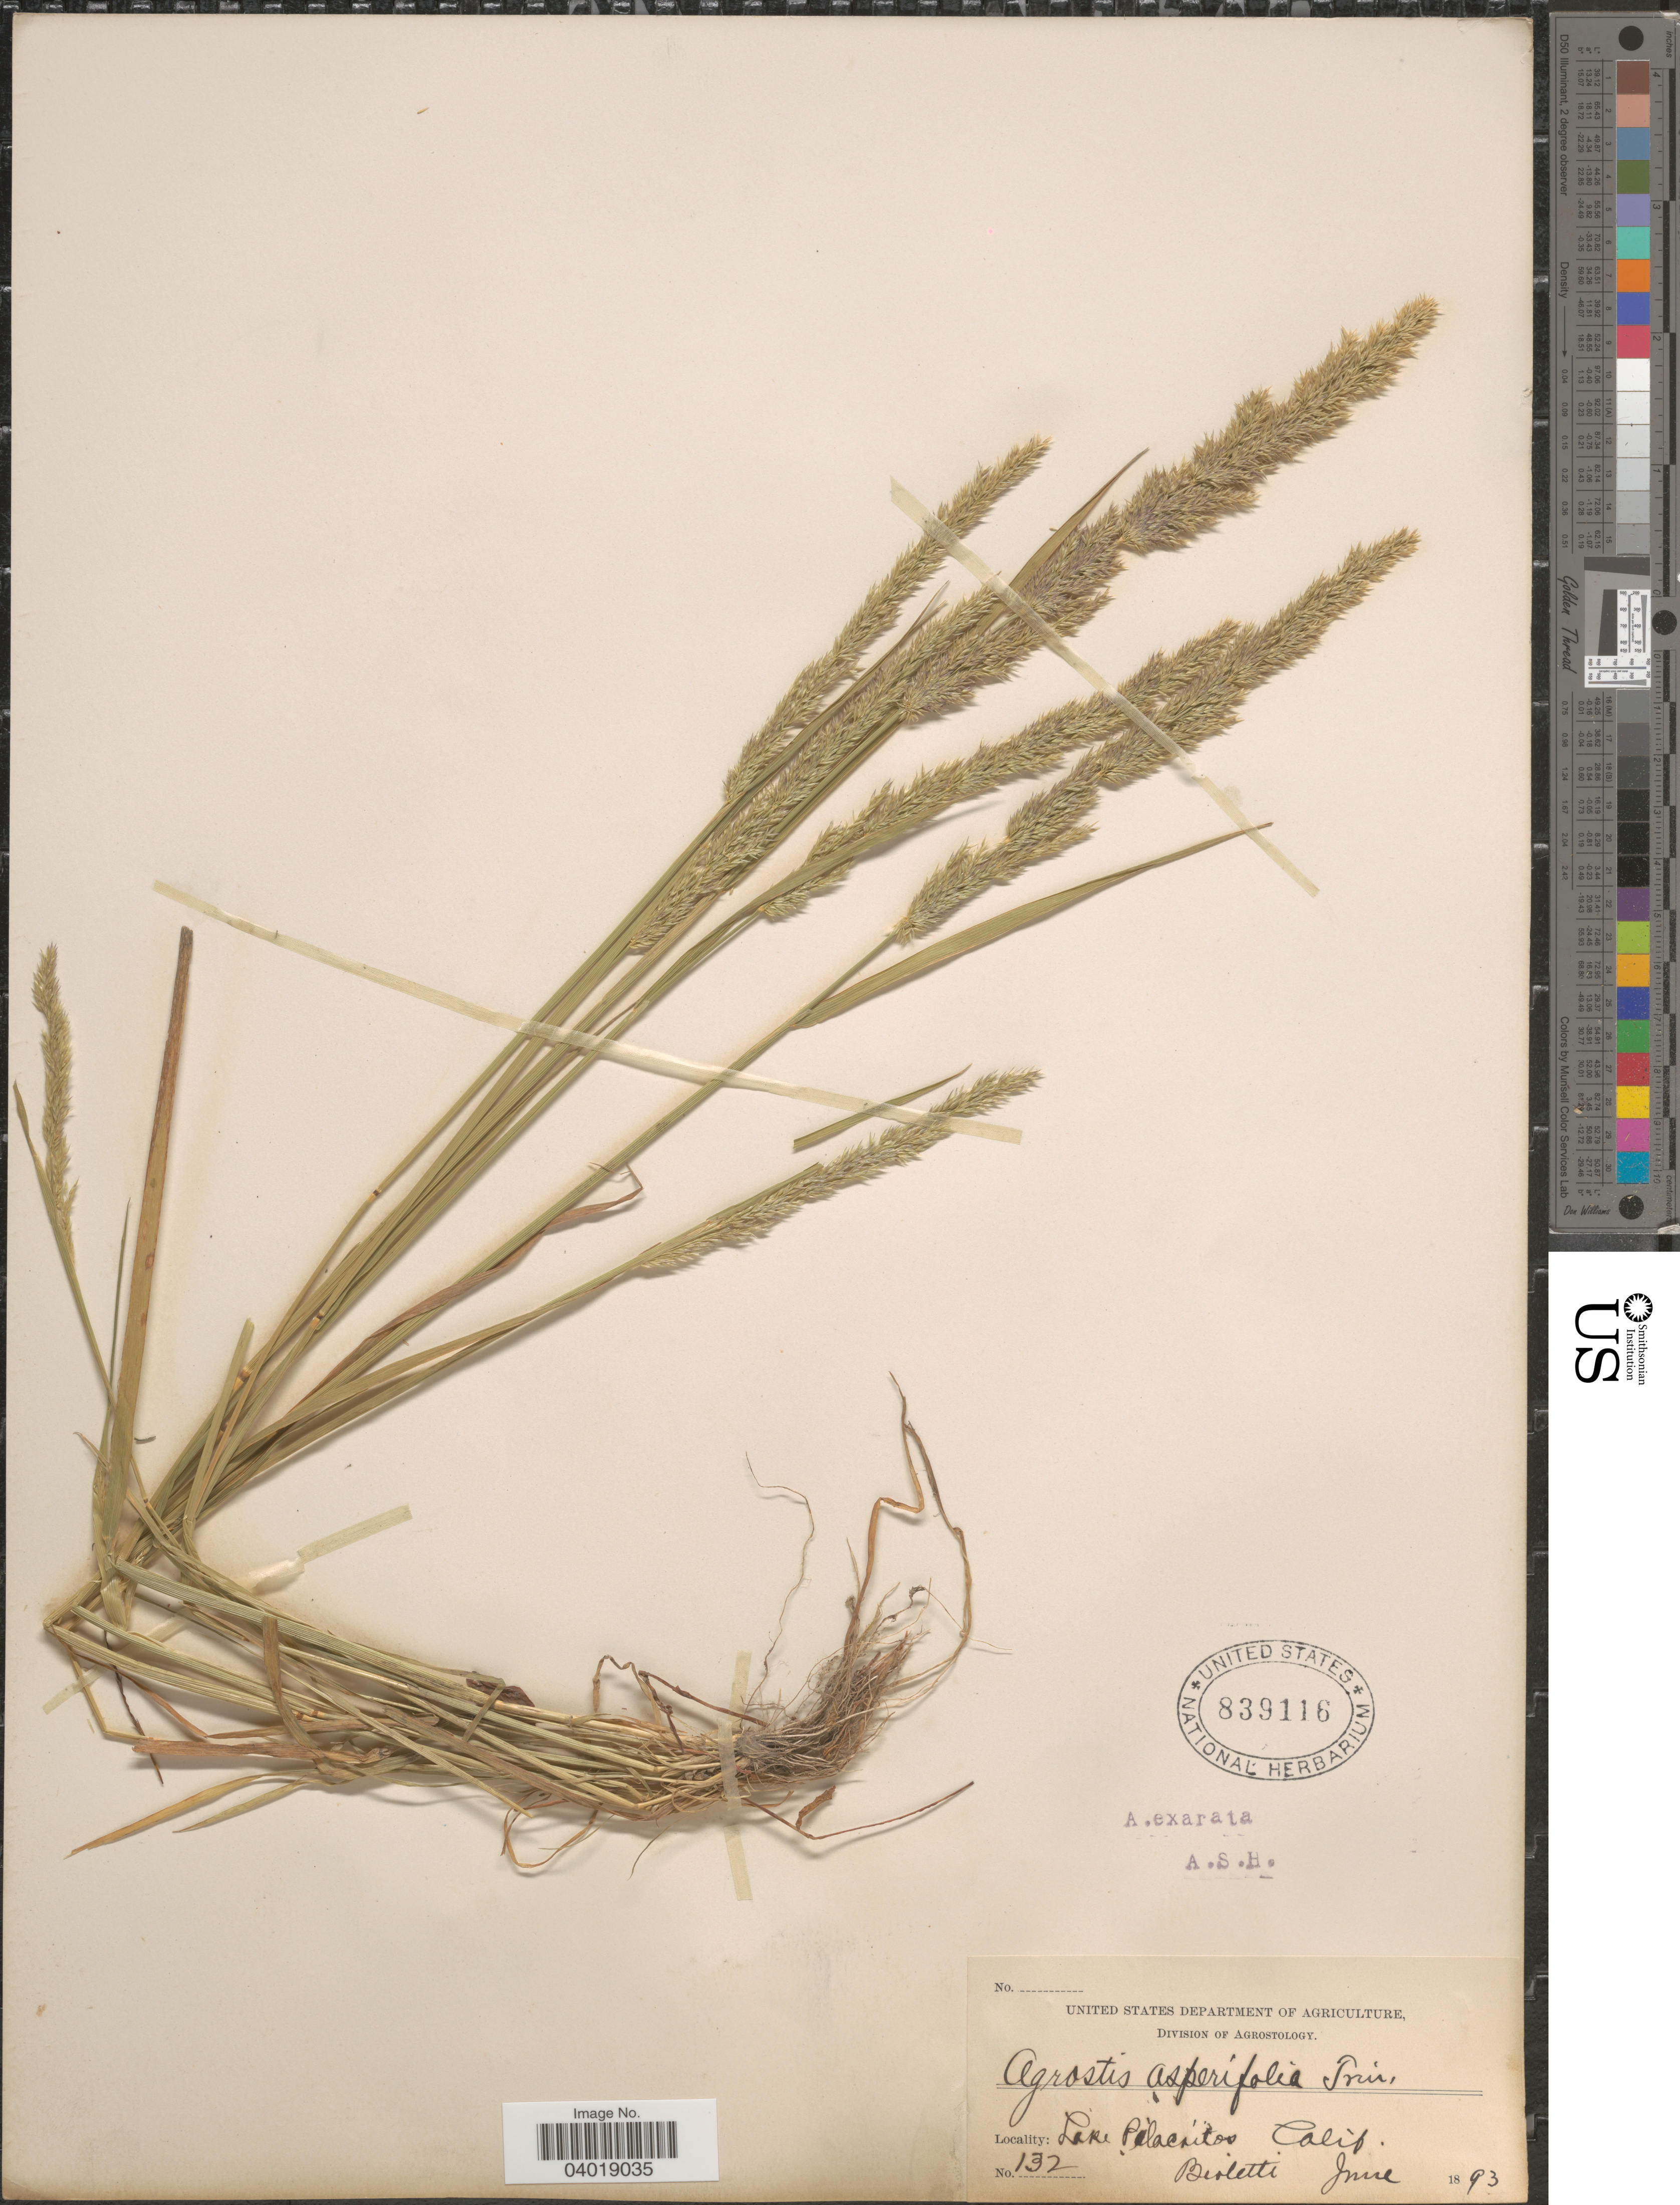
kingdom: Plantae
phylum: Tracheophyta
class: Liliopsida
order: Poales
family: Poaceae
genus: Agrostis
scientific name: Agrostis exarata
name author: Trin.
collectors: -- Bioletti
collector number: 132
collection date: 1893-06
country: United States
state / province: California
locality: Lake Pilarcitos.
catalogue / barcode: US 839116